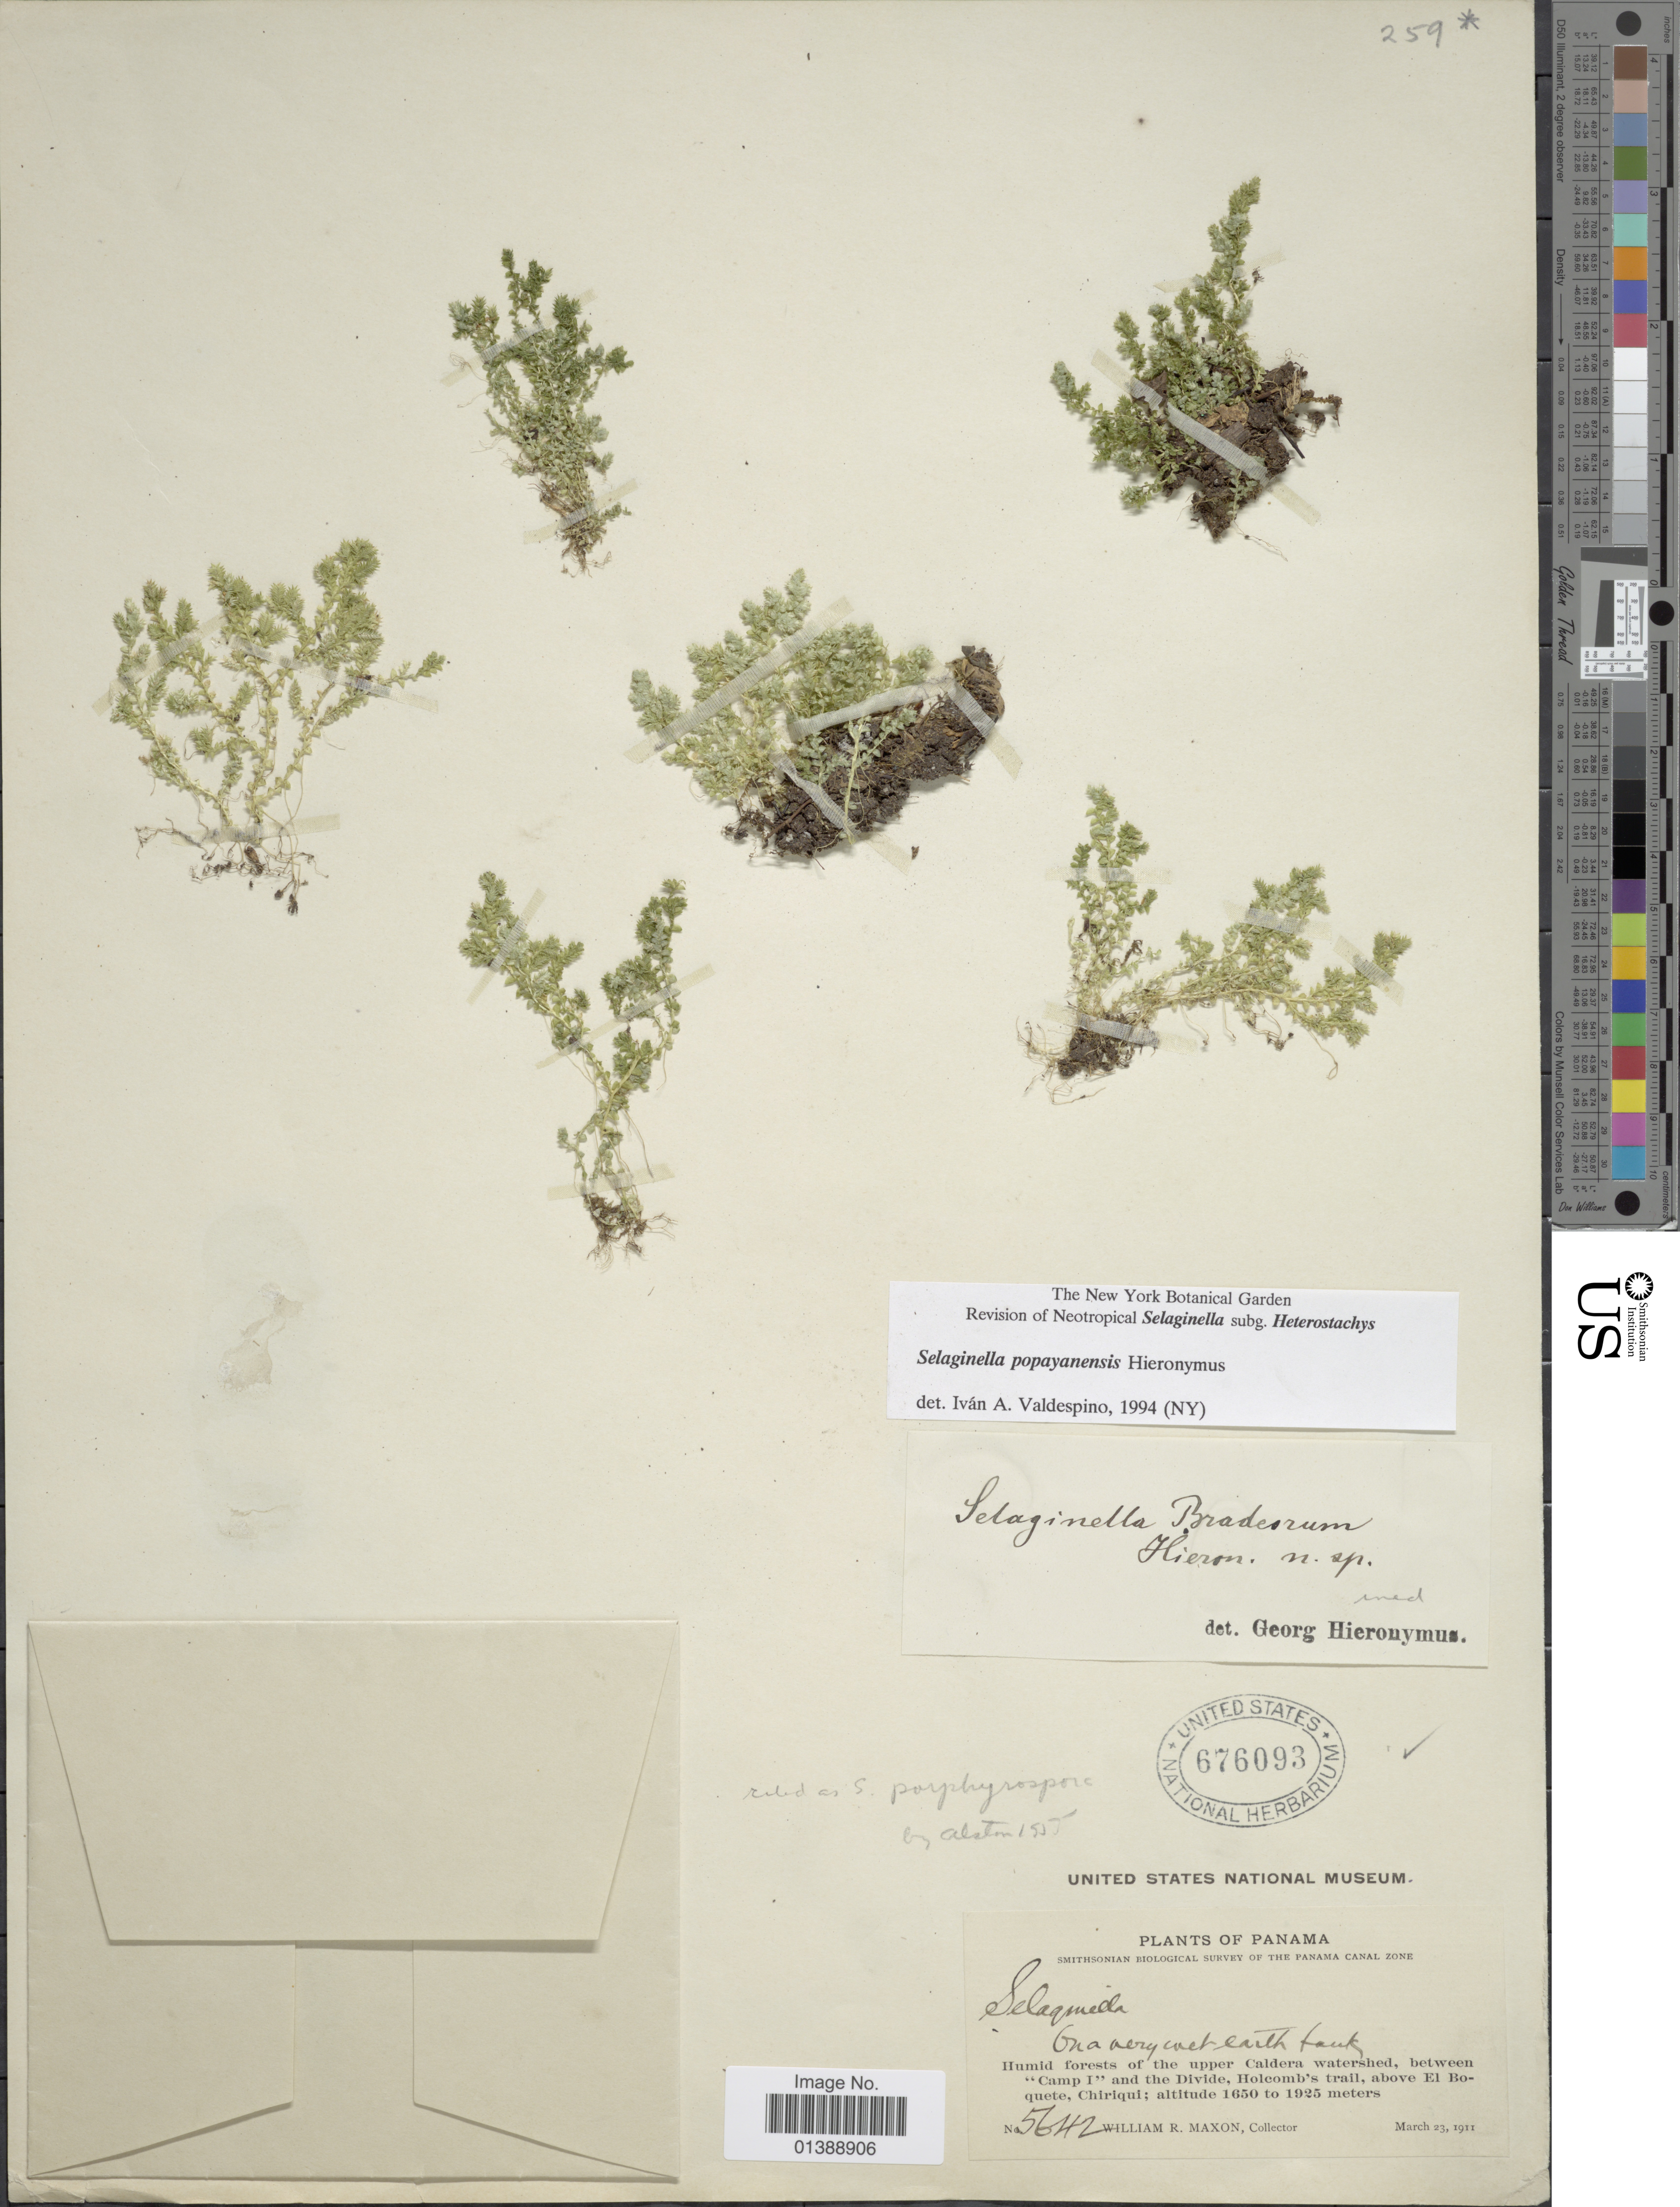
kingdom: Plantae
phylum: Tracheophyta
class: Lycopodiopsida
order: Selaginellales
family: Selaginellaceae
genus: Selaginella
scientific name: Selaginella popayanensis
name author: Hieron.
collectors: W. R. Maxon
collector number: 5642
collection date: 1911-03-23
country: Panama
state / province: Chiriqui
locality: Humid forest of the upper Caldera atershed, between 'Camp I' and the Divide, Holcomb's trail above El Boquete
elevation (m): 1650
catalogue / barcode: US 676093